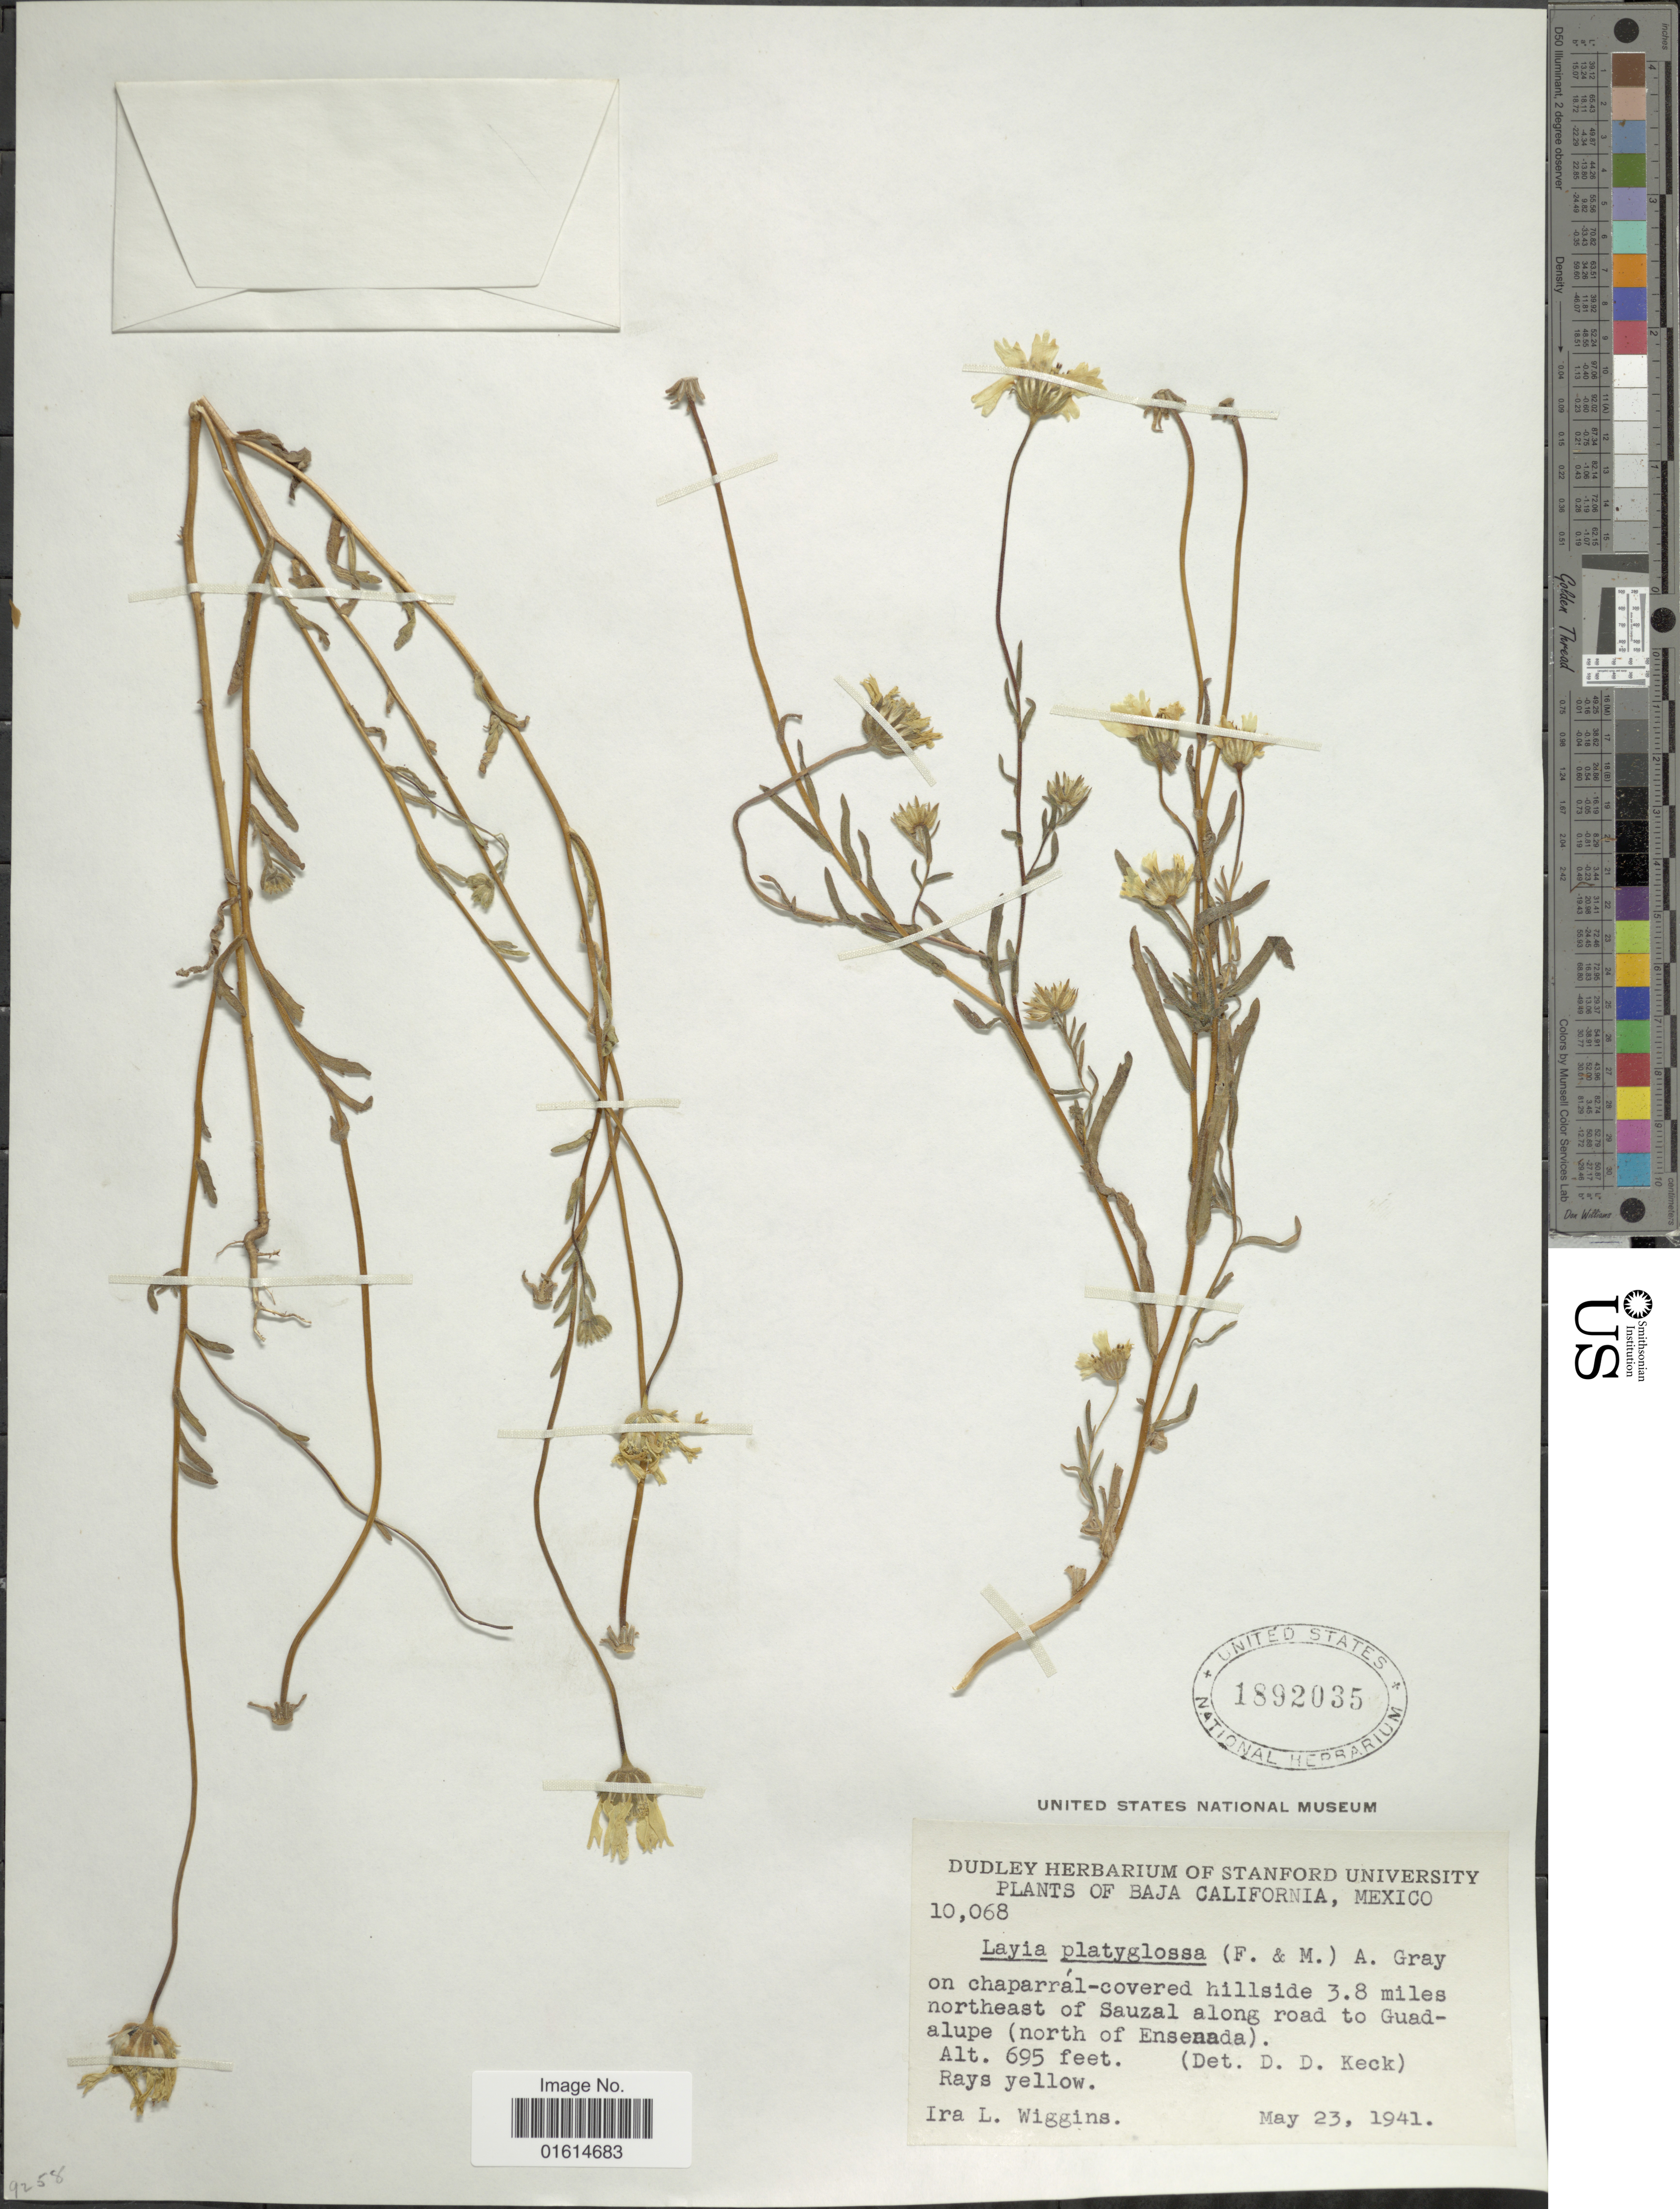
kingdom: Plantae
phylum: Tracheophyta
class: Magnoliopsida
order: Asterales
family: Asteraceae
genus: Layia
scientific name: Layia platyglossa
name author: (Fisch.) A. Gray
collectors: I. L. Wiggins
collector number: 10068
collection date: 1941-05-23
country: Mexico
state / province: Baja California Norte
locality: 3.8 miles northeast of Sauzal along road to Guadalupe (north of Ensenada)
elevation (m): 212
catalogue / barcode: US 1892035